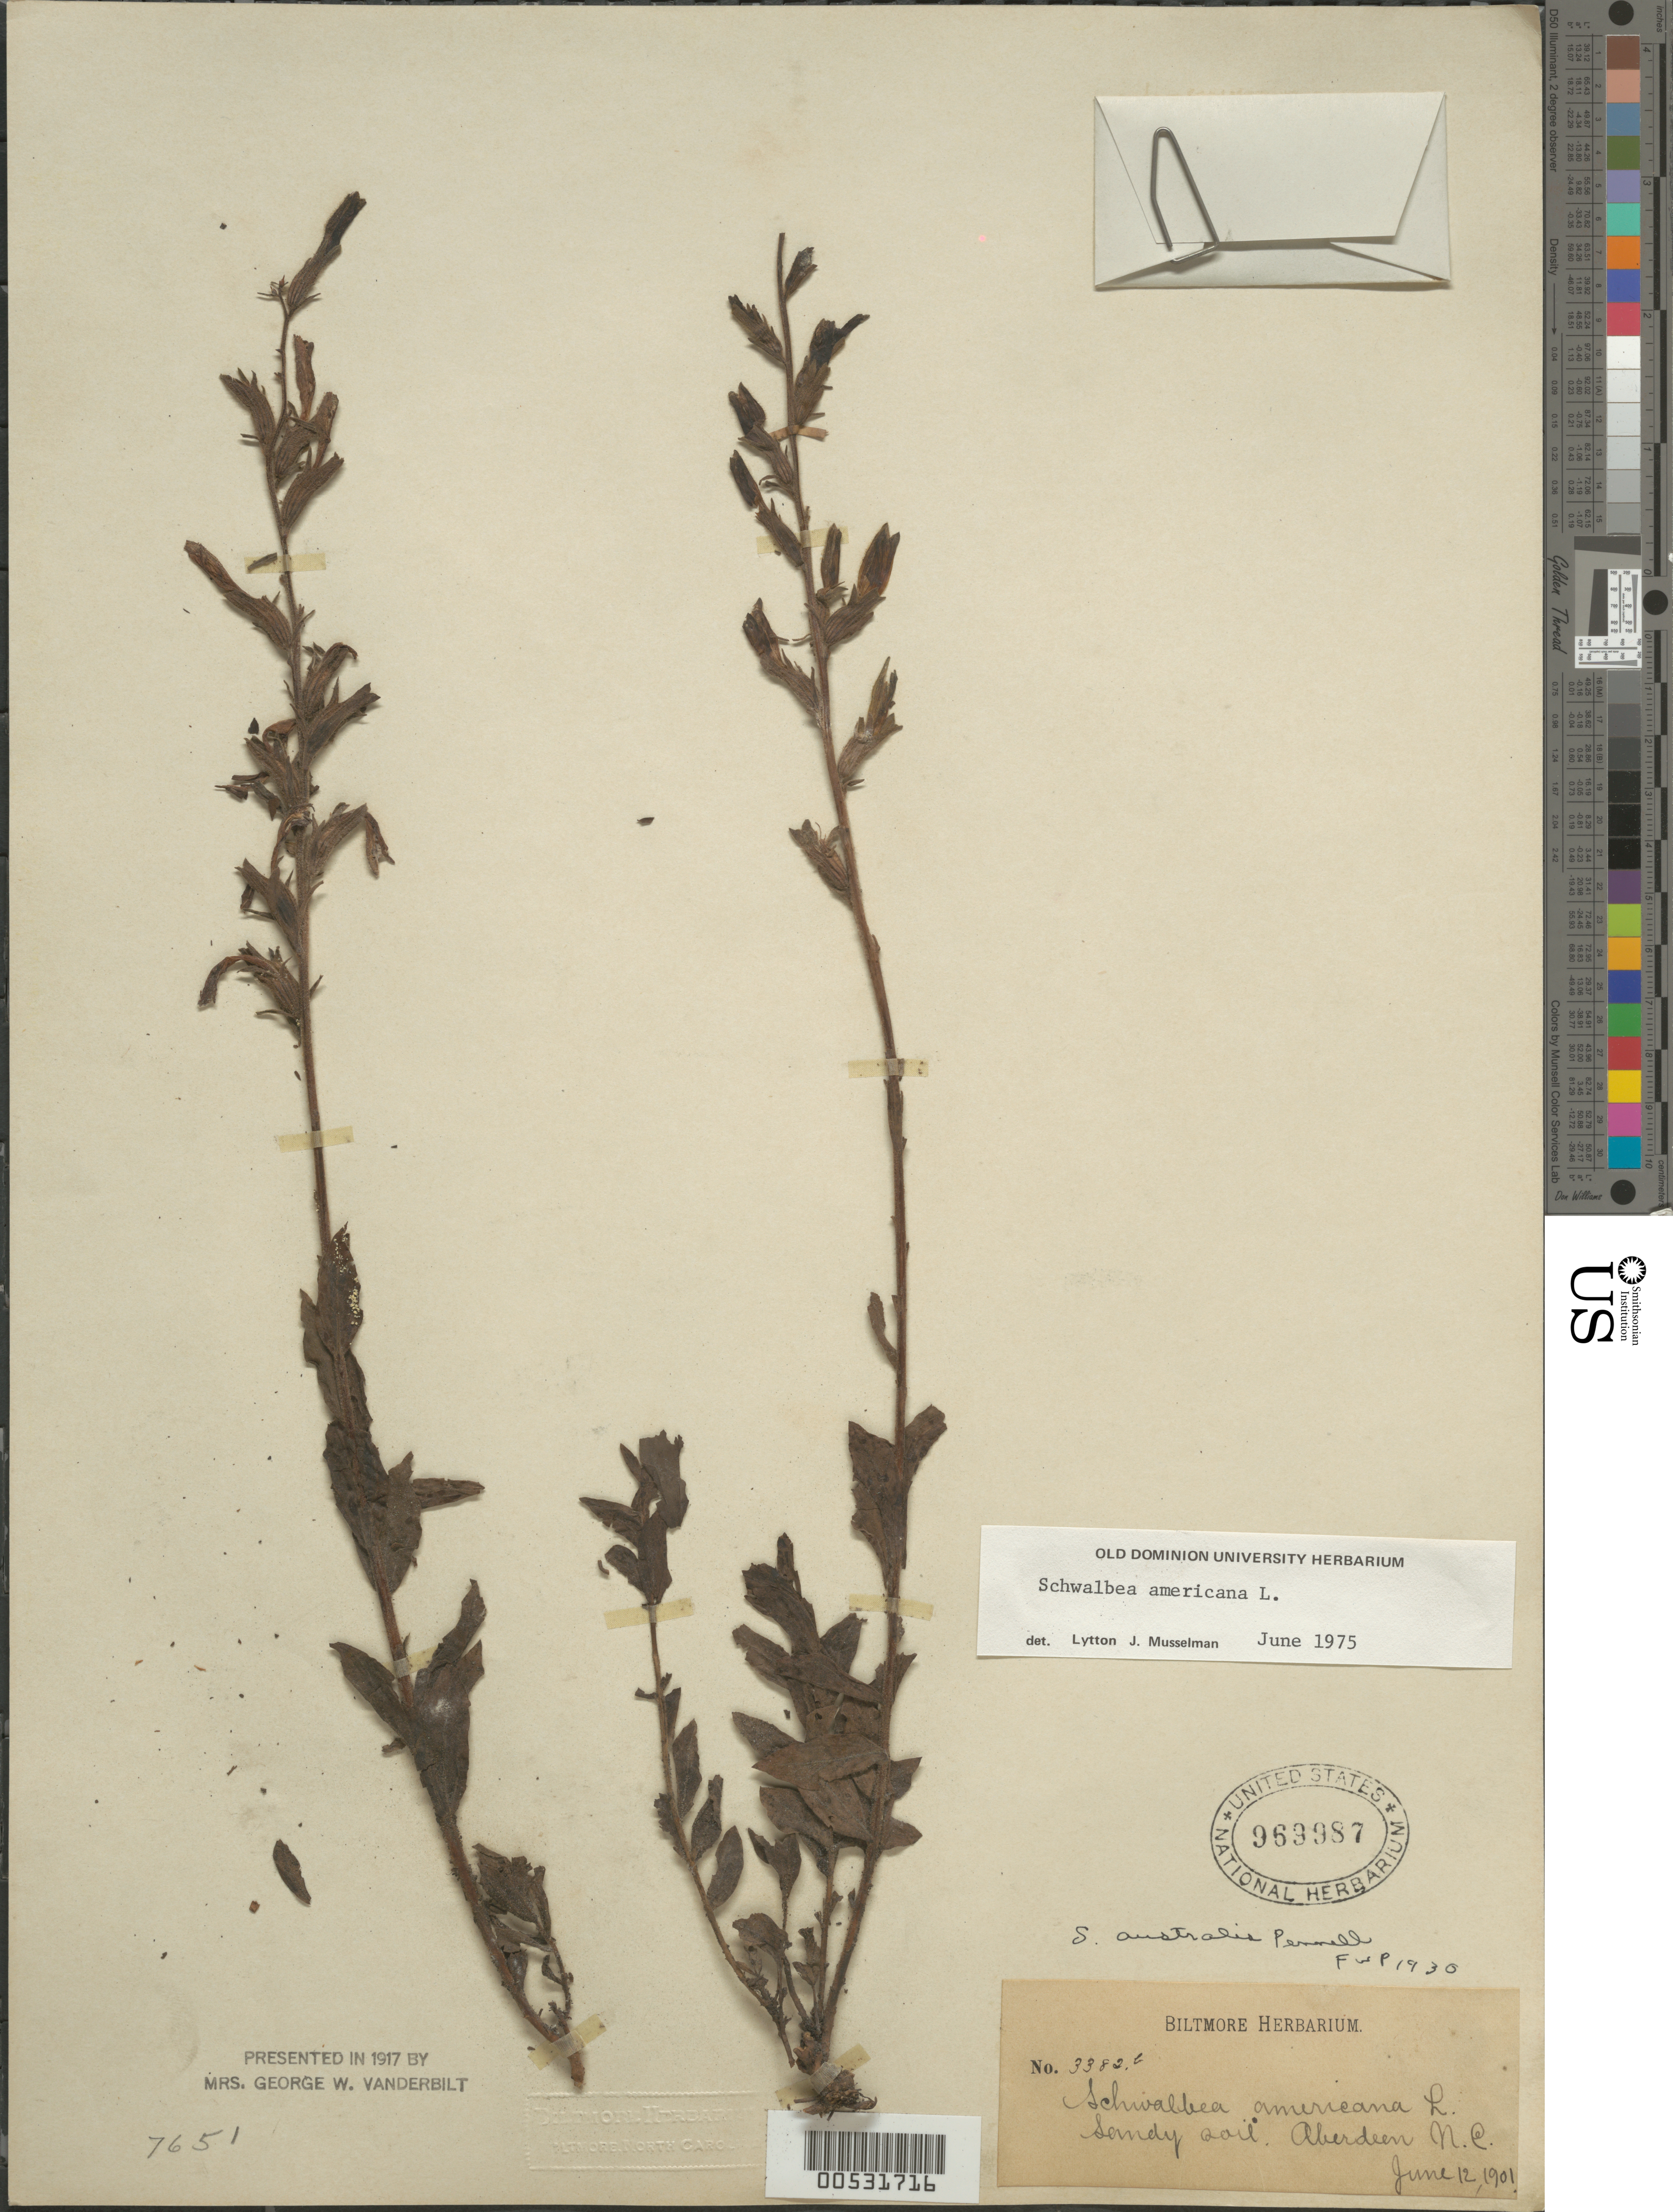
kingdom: Plantae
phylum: Tracheophyta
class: Magnoliopsida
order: Lamiales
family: Orobanchaceae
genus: Schwalbea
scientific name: Schwalbea americana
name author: L.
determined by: Musselman, Lytton J.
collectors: ex herb. Biltmore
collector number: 3382b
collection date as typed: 12 Jun 1901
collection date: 1901-06-12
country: United States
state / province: North Carolina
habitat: sandy soil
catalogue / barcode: US 969987